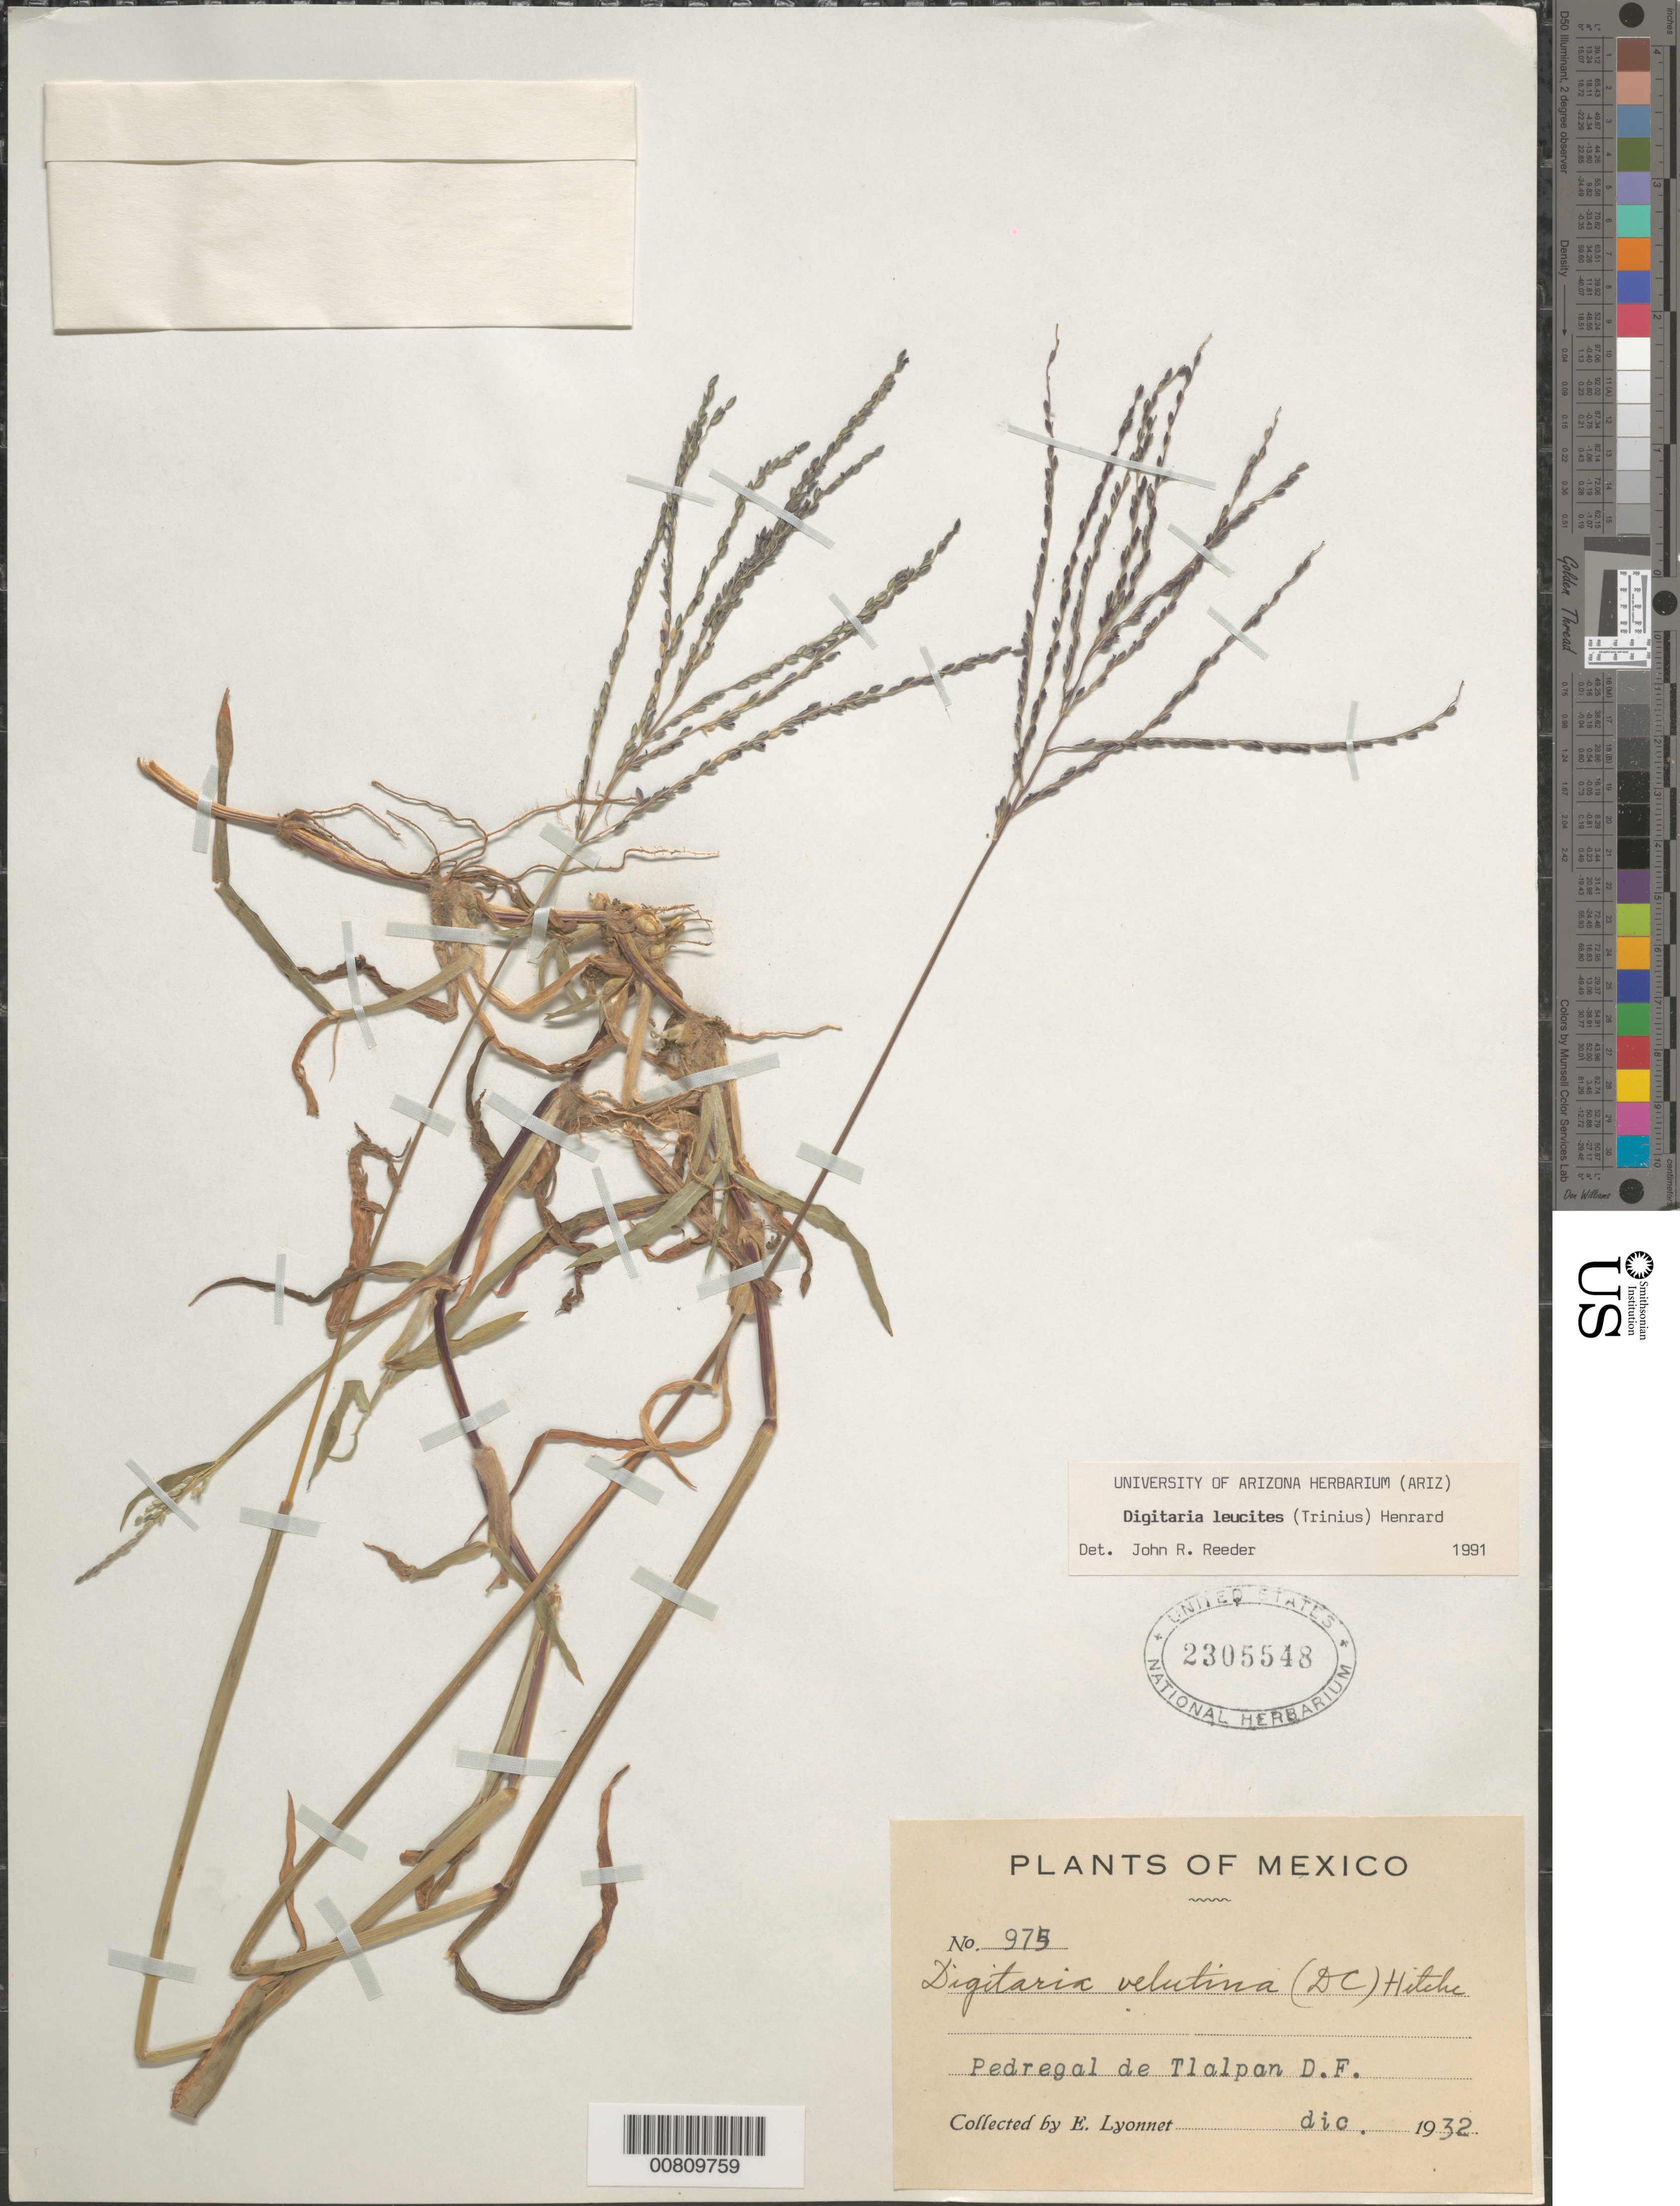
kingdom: Plantae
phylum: Tracheophyta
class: Liliopsida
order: Poales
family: Poaceae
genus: Digitaria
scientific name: Digitaria leucites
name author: (Trin.) Henr.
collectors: Bro. E. Lyonnet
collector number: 975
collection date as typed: Dec 1932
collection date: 1932-12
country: Mexico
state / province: Distrito Federal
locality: Pedregal de Tlalpan.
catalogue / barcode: US 2305548